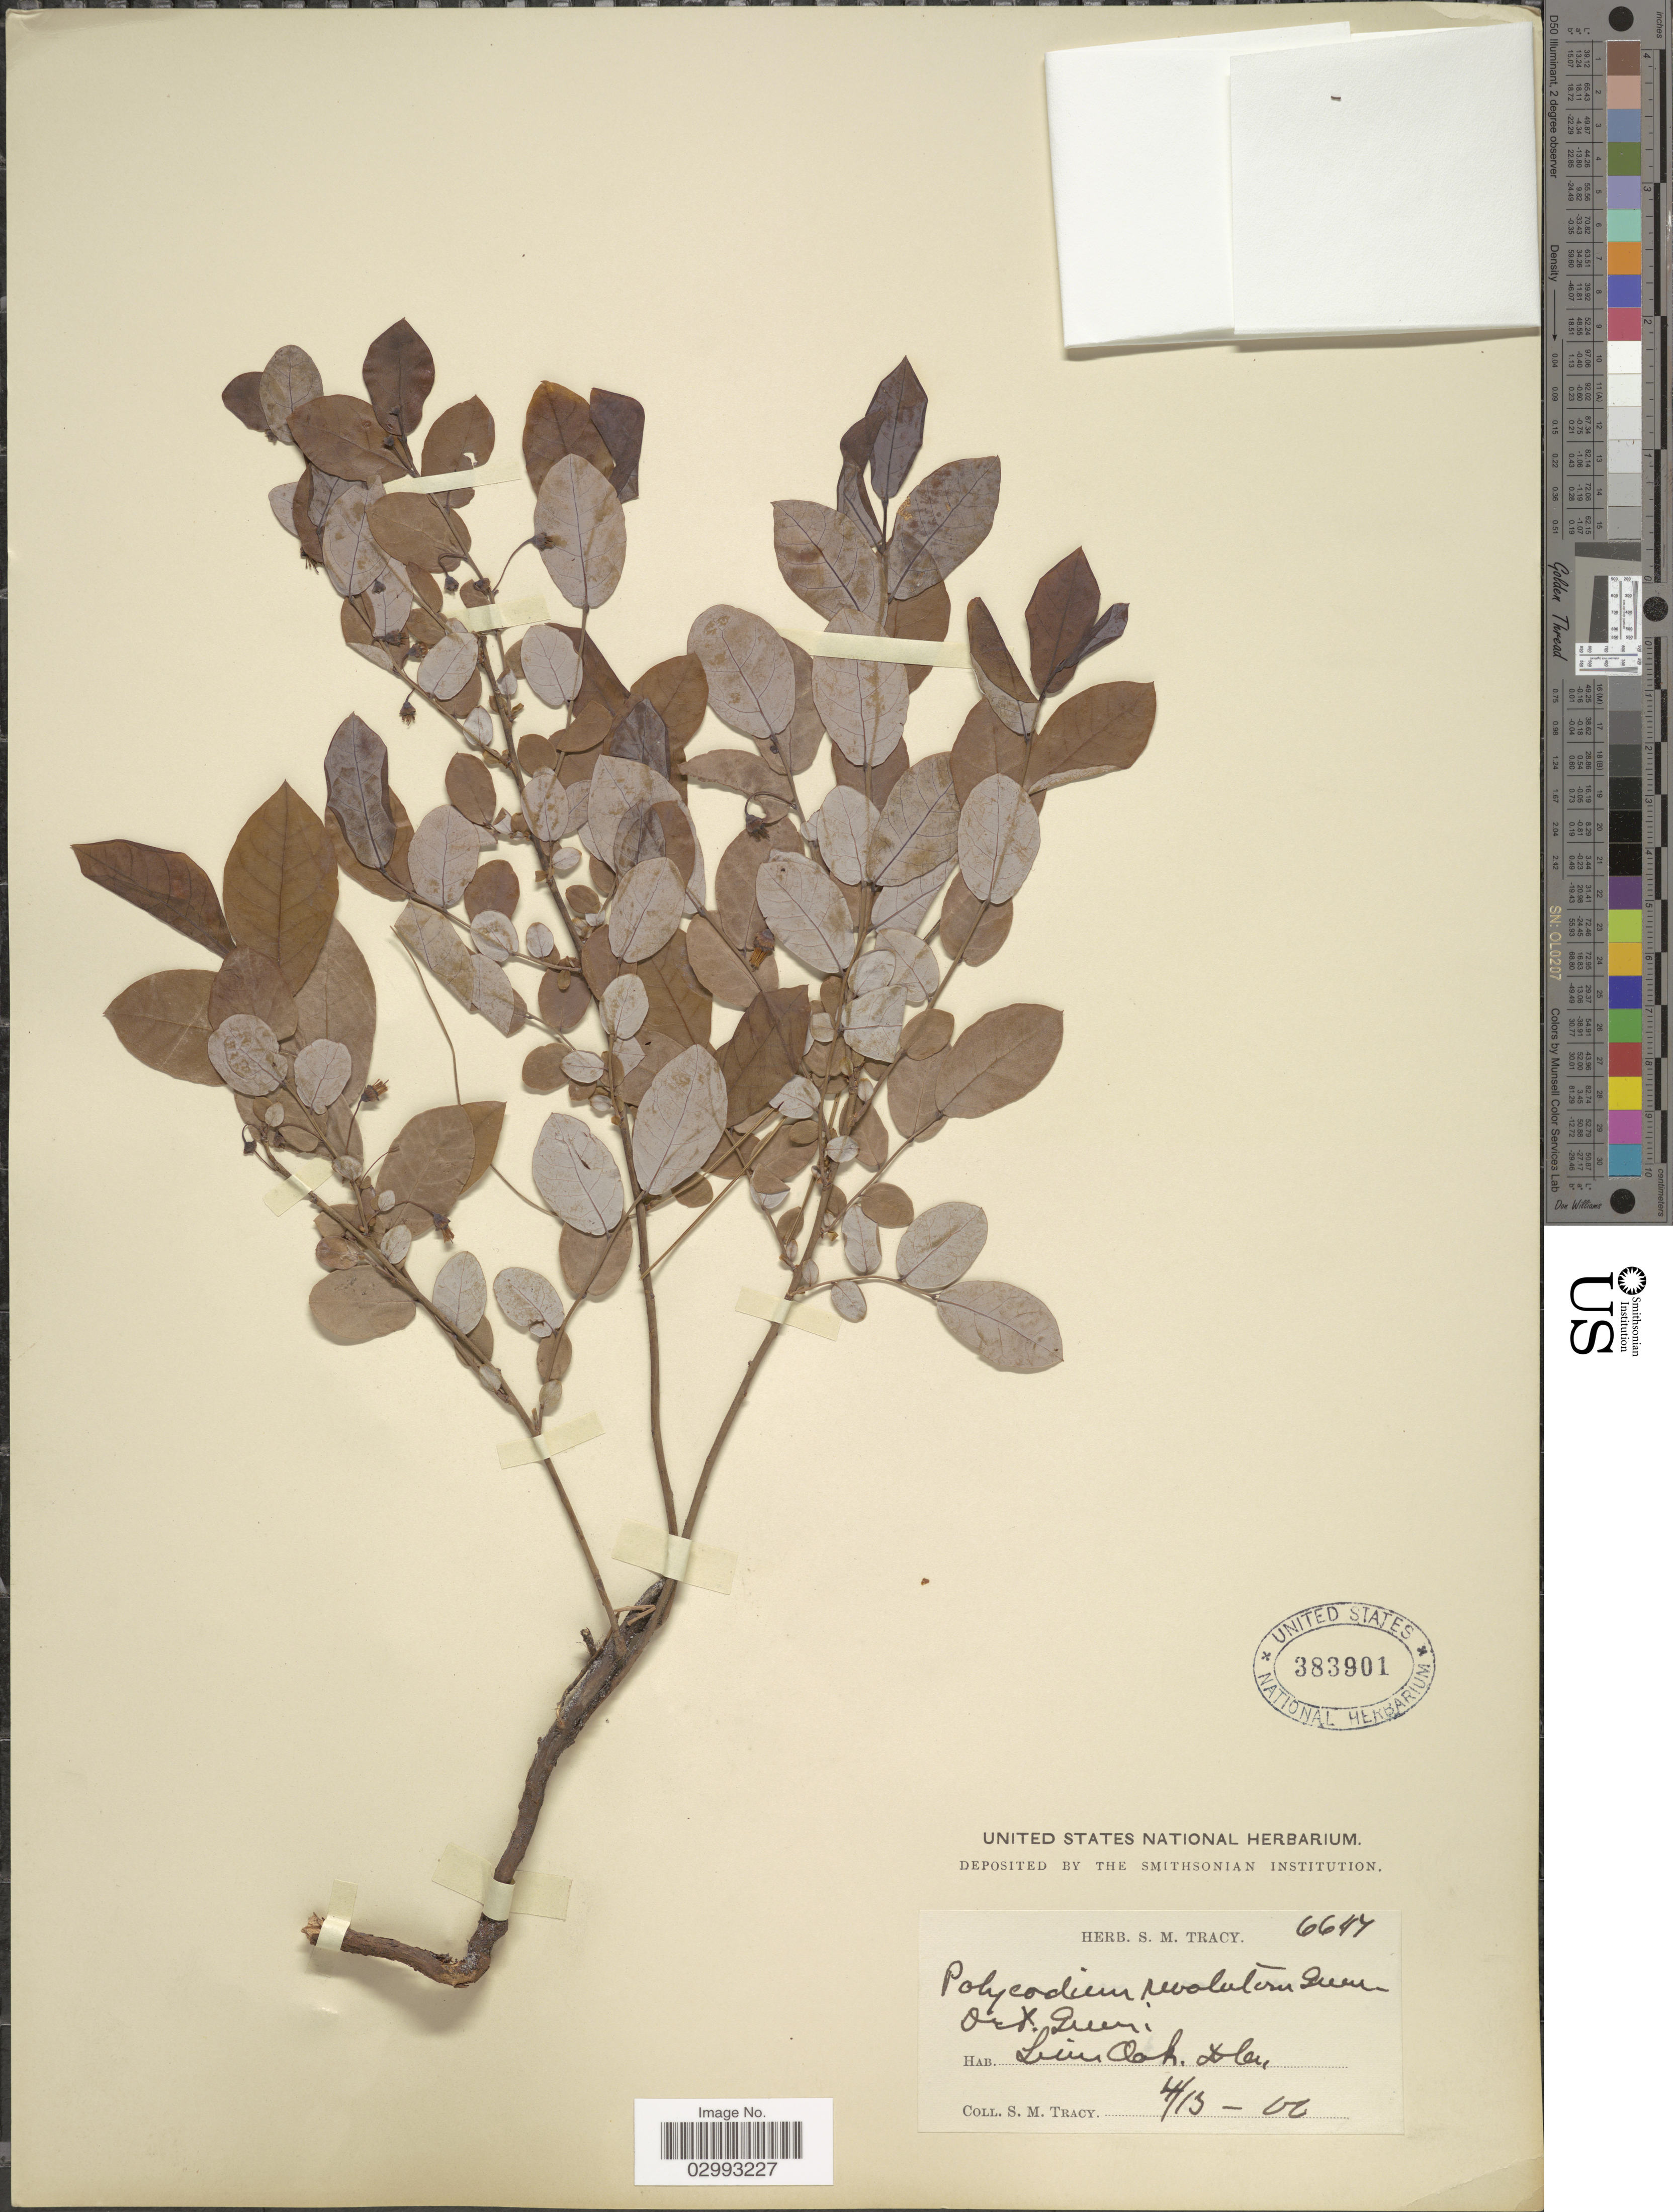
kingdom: Plantae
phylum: Tracheophyta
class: Magnoliopsida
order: Ericales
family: Ericaceae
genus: Polycodium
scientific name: Polycodium revolutum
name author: (Greene) Greene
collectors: S. M. Tracy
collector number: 6647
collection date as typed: Transcribed d/m/y: 13/4/0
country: United States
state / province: Florida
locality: Live Oak.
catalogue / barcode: US 383901